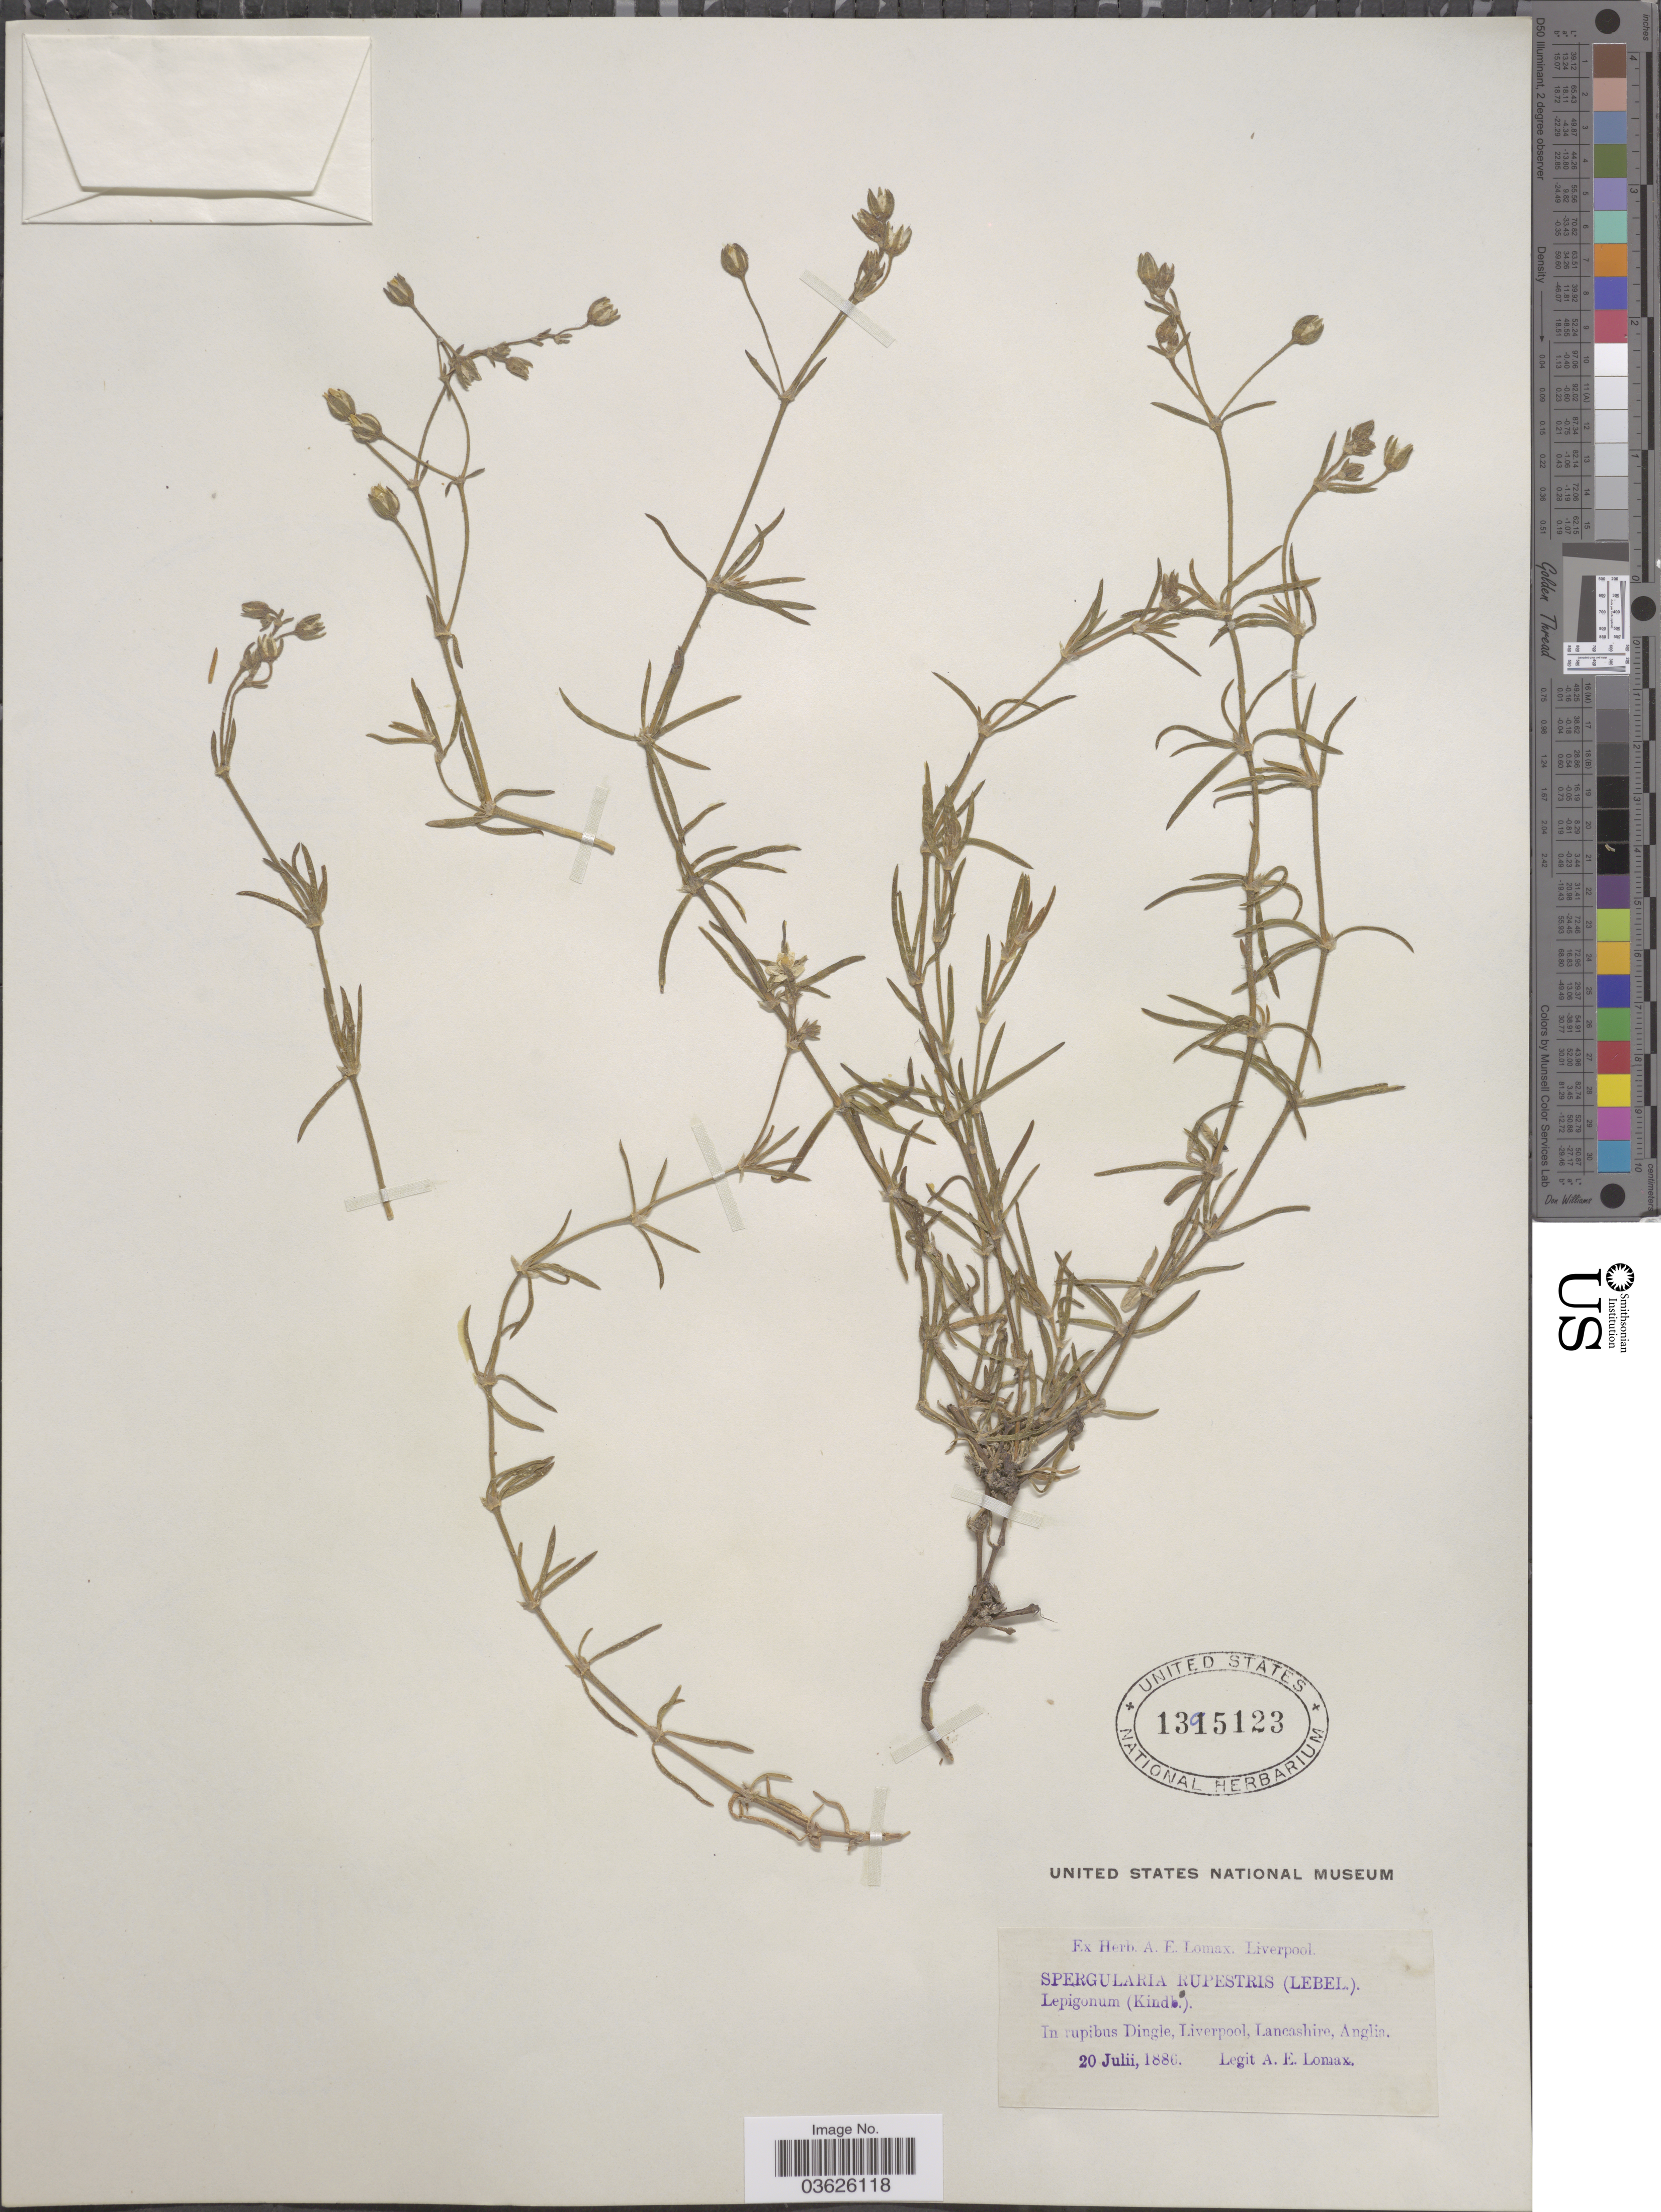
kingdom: Plantae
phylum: Tracheophyta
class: Magnoliopsida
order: Caryophyllales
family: Caryophyllaceae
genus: Spergularia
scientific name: Spergularia rupestris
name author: Cambess.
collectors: A. Lomax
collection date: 1886-07-20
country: United Kingdom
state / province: England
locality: In rupibus Dingle, Liverpool, Lancashire, Anglia.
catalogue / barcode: US 1395123